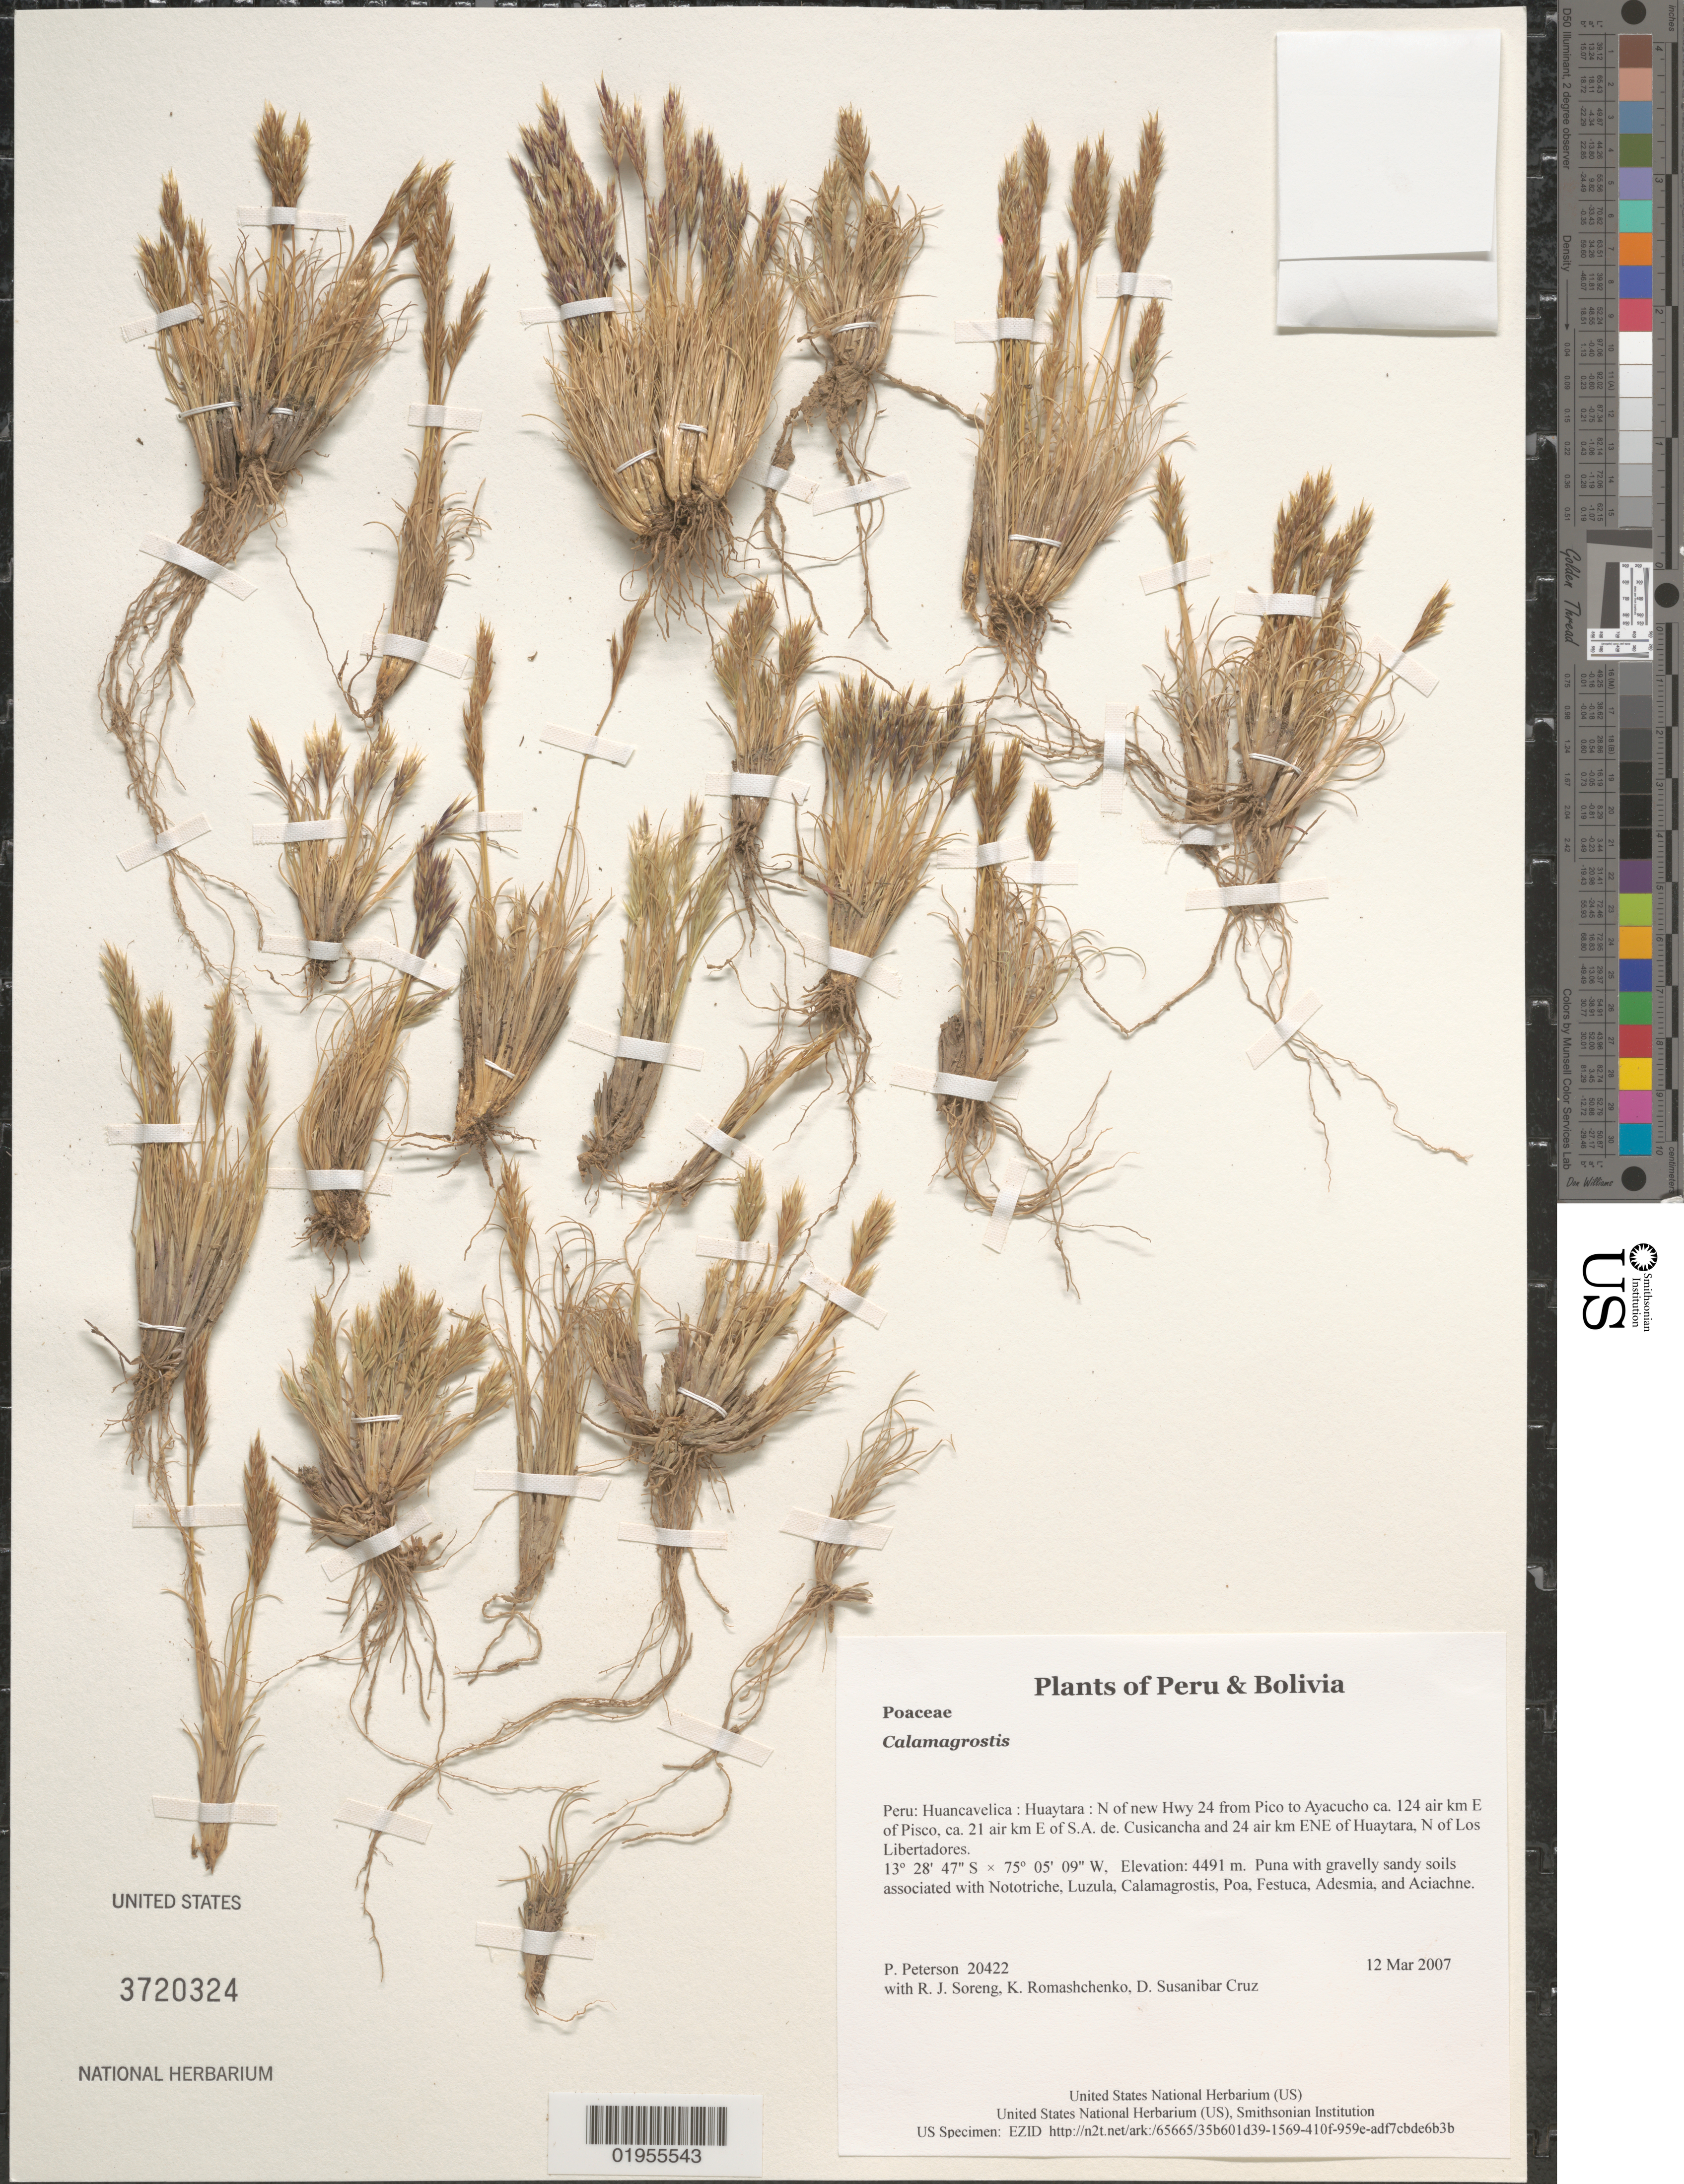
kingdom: Plantae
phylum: Tracheophyta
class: Liliopsida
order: Poales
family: Poaceae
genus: Calamagrostis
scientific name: Calamagrostis sp.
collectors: P. M. Peterson, R. J. Soreng, K. Romashchenko & D. Susanibar Cruz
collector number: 20422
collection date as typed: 12 Mar 2007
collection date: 2007-03-12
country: Peru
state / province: Huancavelica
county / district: Huaytara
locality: N of new Hwy 24 from Pico to Ayacucho ca. 124 air km E of Pisco, ca. 21 air km E of S.A. de. Cusicancha and 24 air km ENE of Huaytara, N of Los Libertadores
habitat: Puna with gravelly sandy soils associated with Nototriche, Luzula, Calamagrostis, Poa, Festuca, Adesmia, and Aciachne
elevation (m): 4491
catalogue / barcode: US 3720324